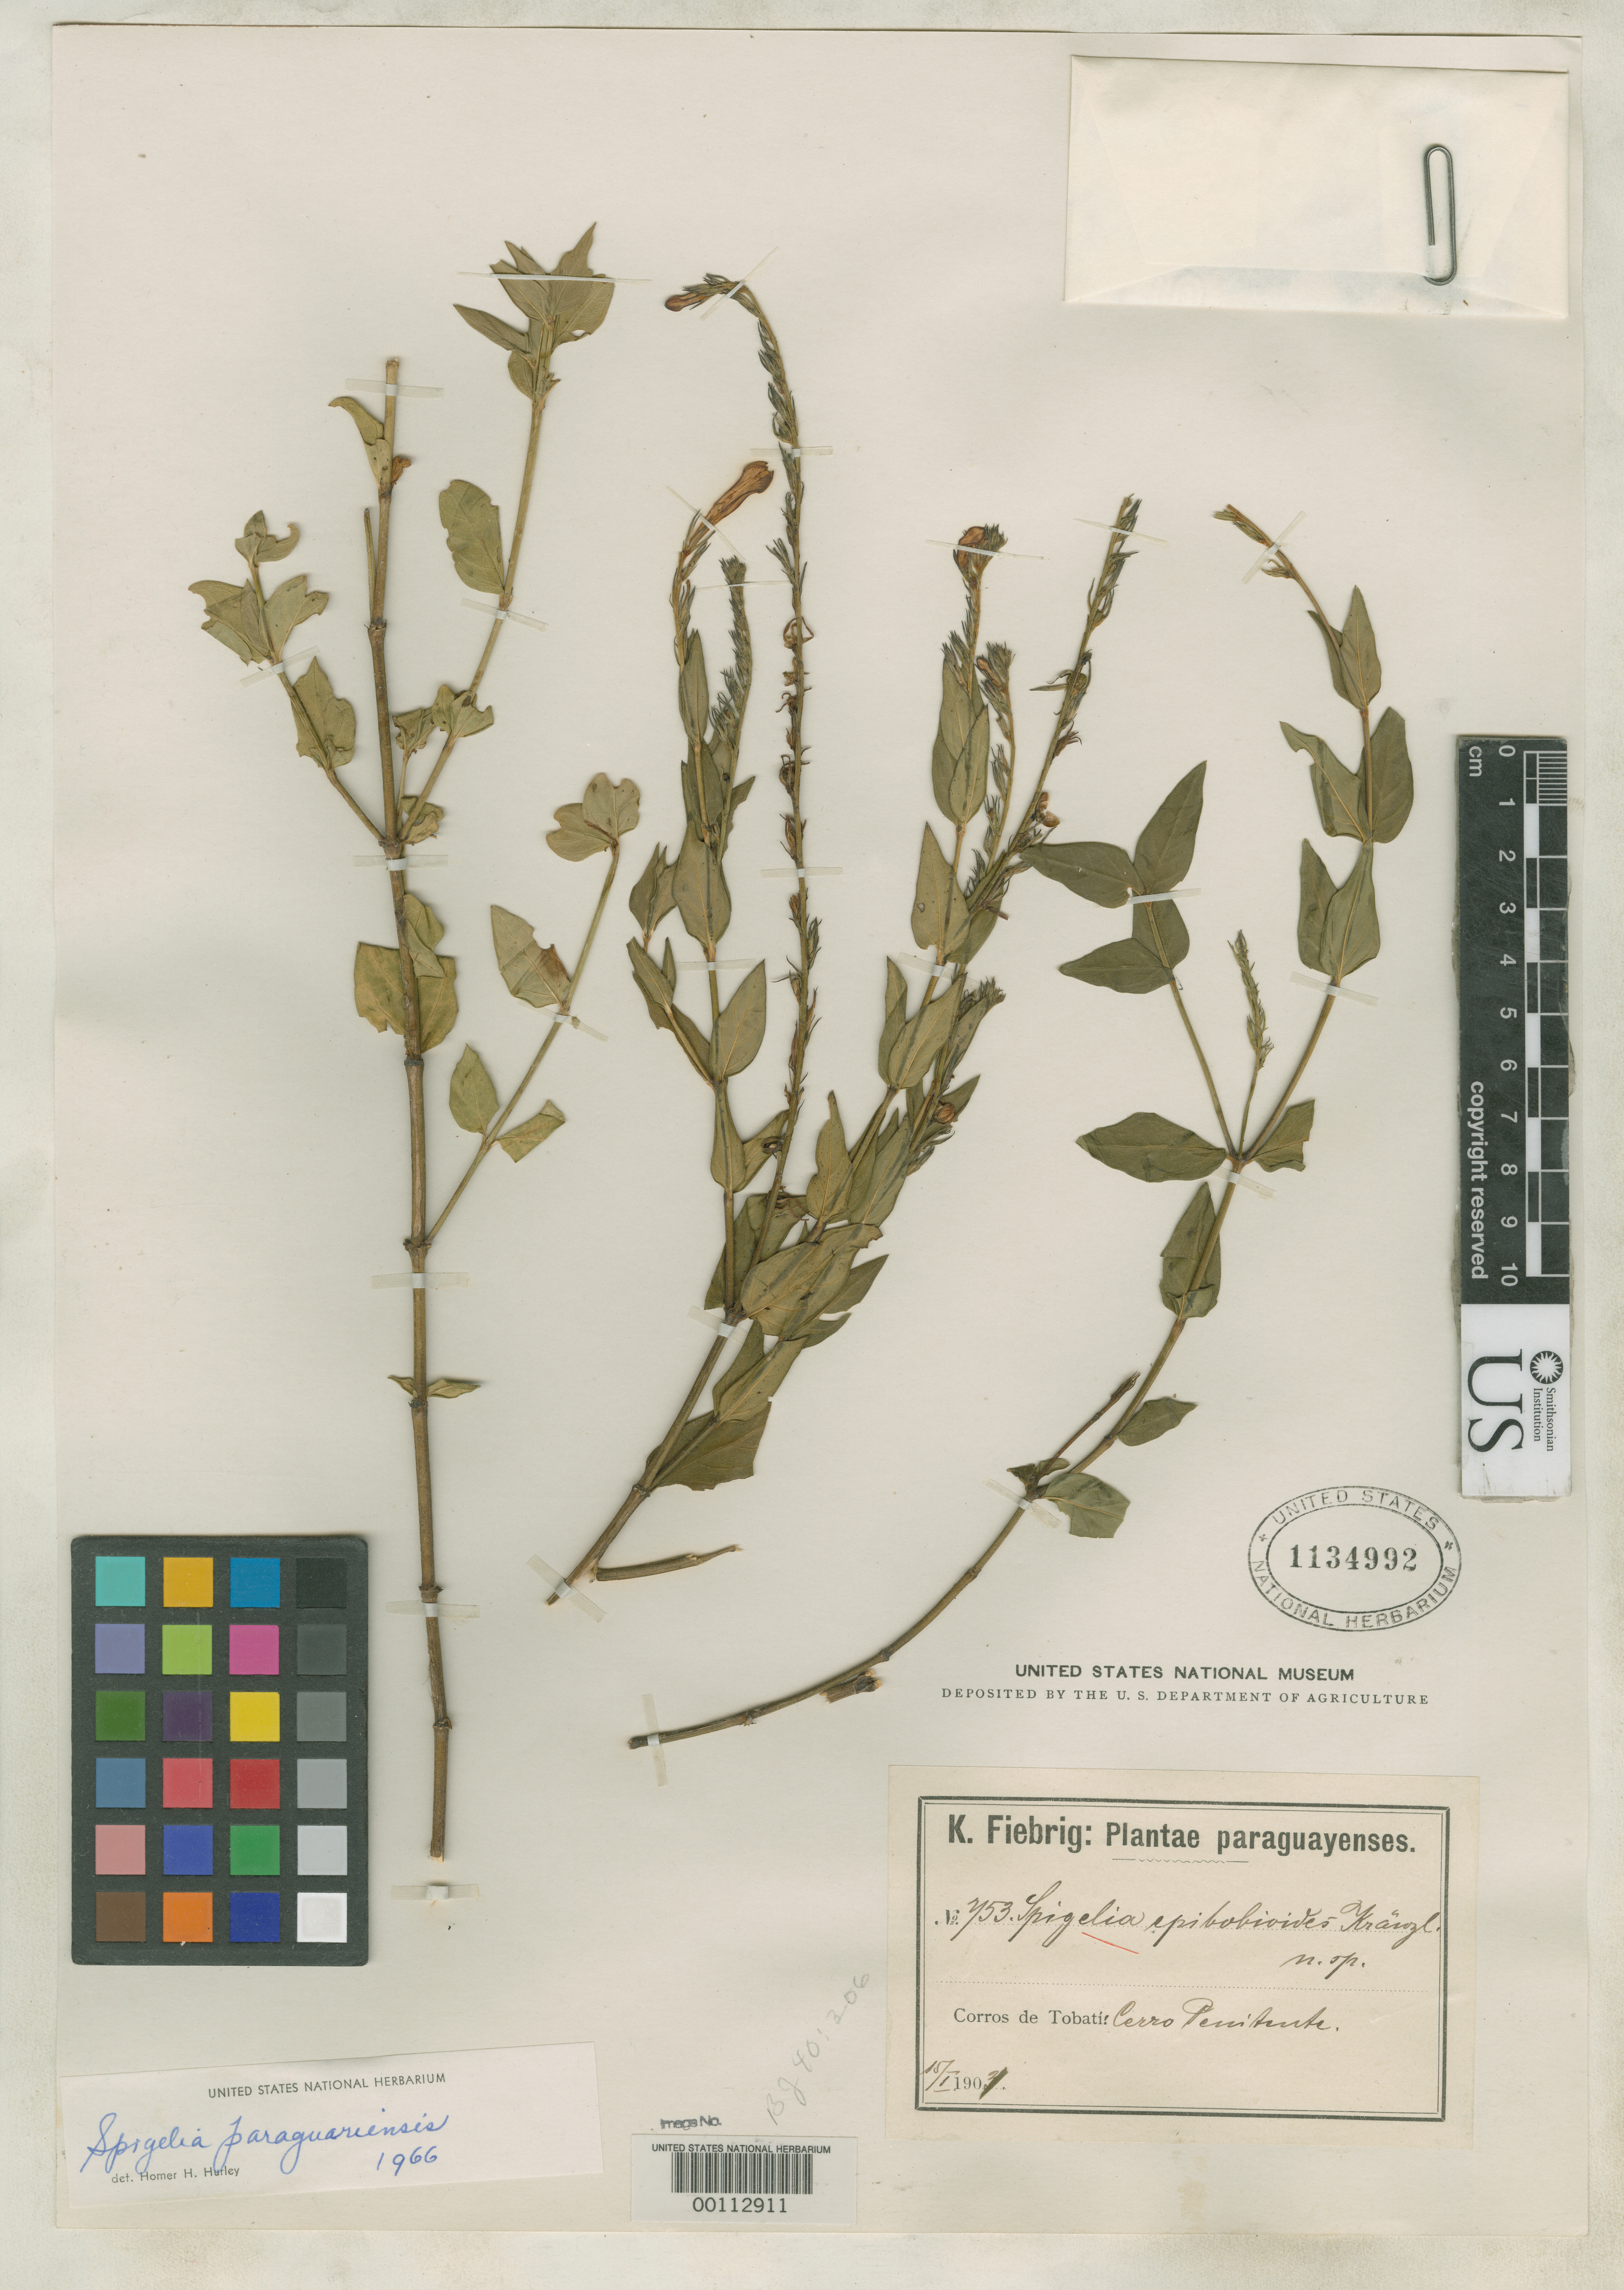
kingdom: Plantae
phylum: Tracheophyta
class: Magnoliopsida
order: Gentianales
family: Loganiaceae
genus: Spigelia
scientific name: Spigelia epilobioides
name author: Kraenzl.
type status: Isotype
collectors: K. Fiebrig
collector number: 753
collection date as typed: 15 Jan 1903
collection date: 1903-01-15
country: Paraguay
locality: Cerros de Tobati, Cerro Penitente.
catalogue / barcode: US 1134992